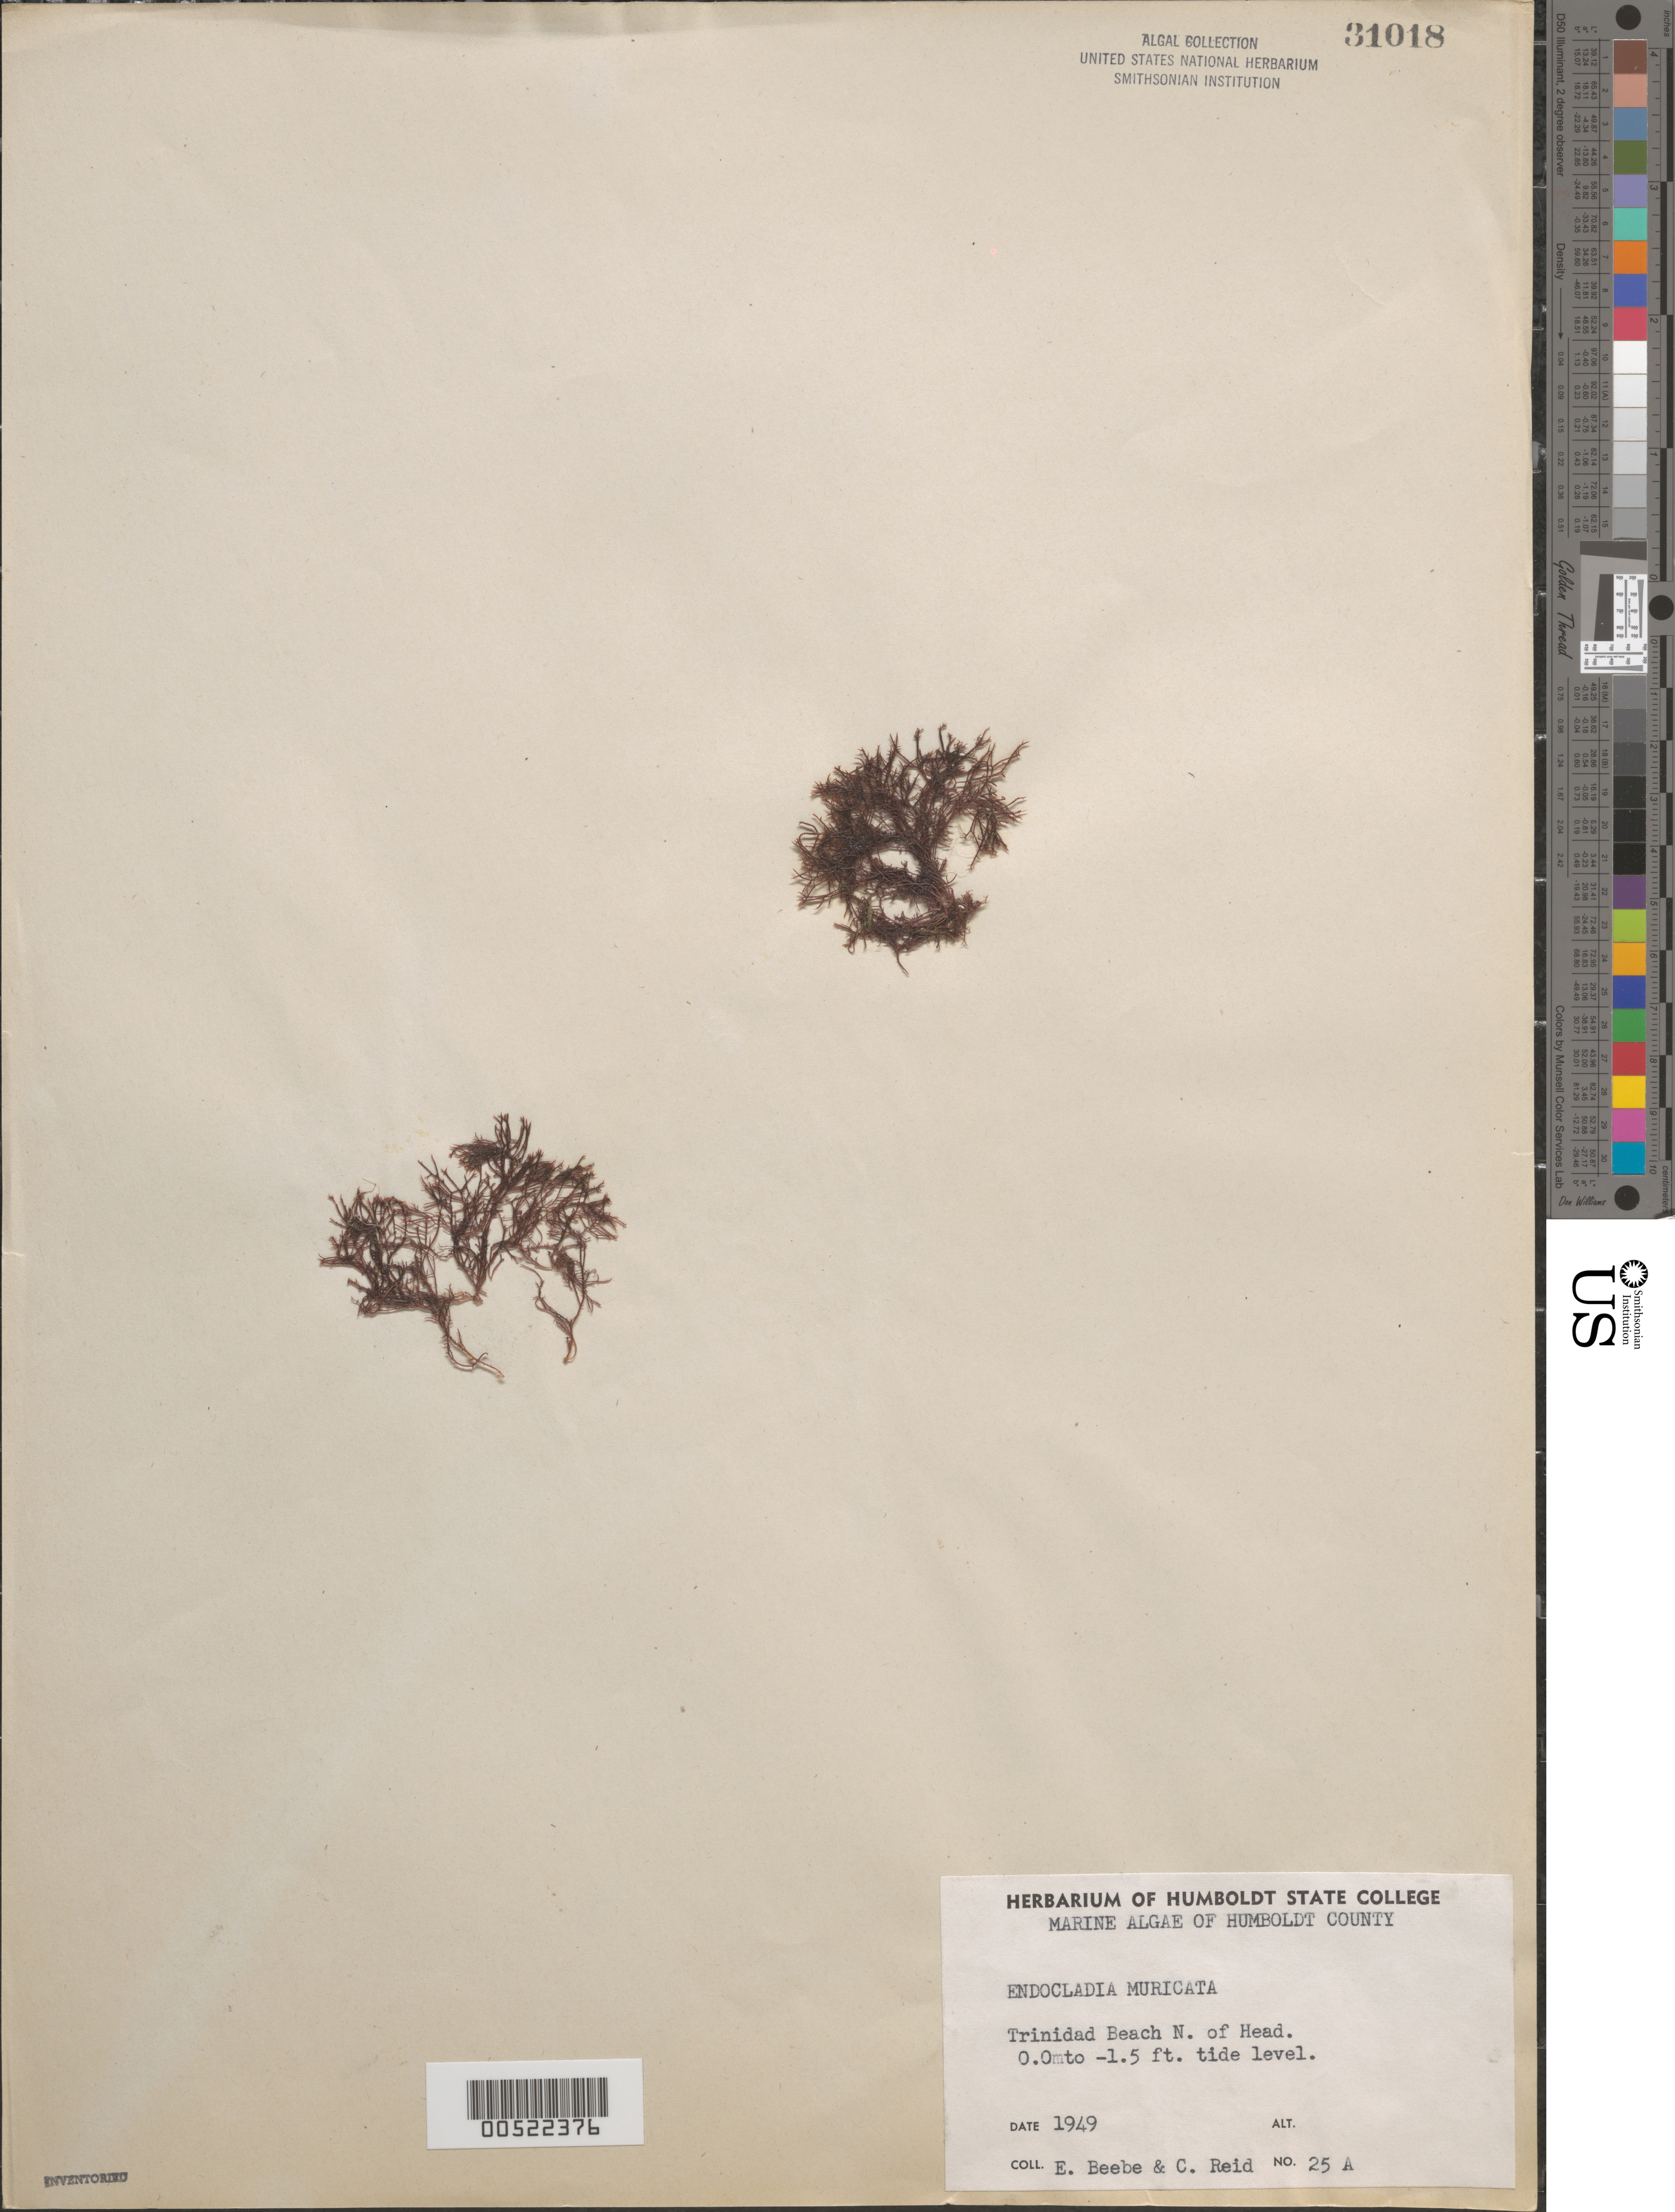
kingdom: Plantae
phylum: Rhodophyta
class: Florideophyceae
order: Gigartinales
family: Endocladiaceae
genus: Endocladia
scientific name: Endocladia muricata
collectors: E. Beebe & C. Reid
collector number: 25a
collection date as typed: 1949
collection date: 1949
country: United States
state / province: California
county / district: Humboldt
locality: Trinidad Beach, north of Trinidad Head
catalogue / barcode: US 31018